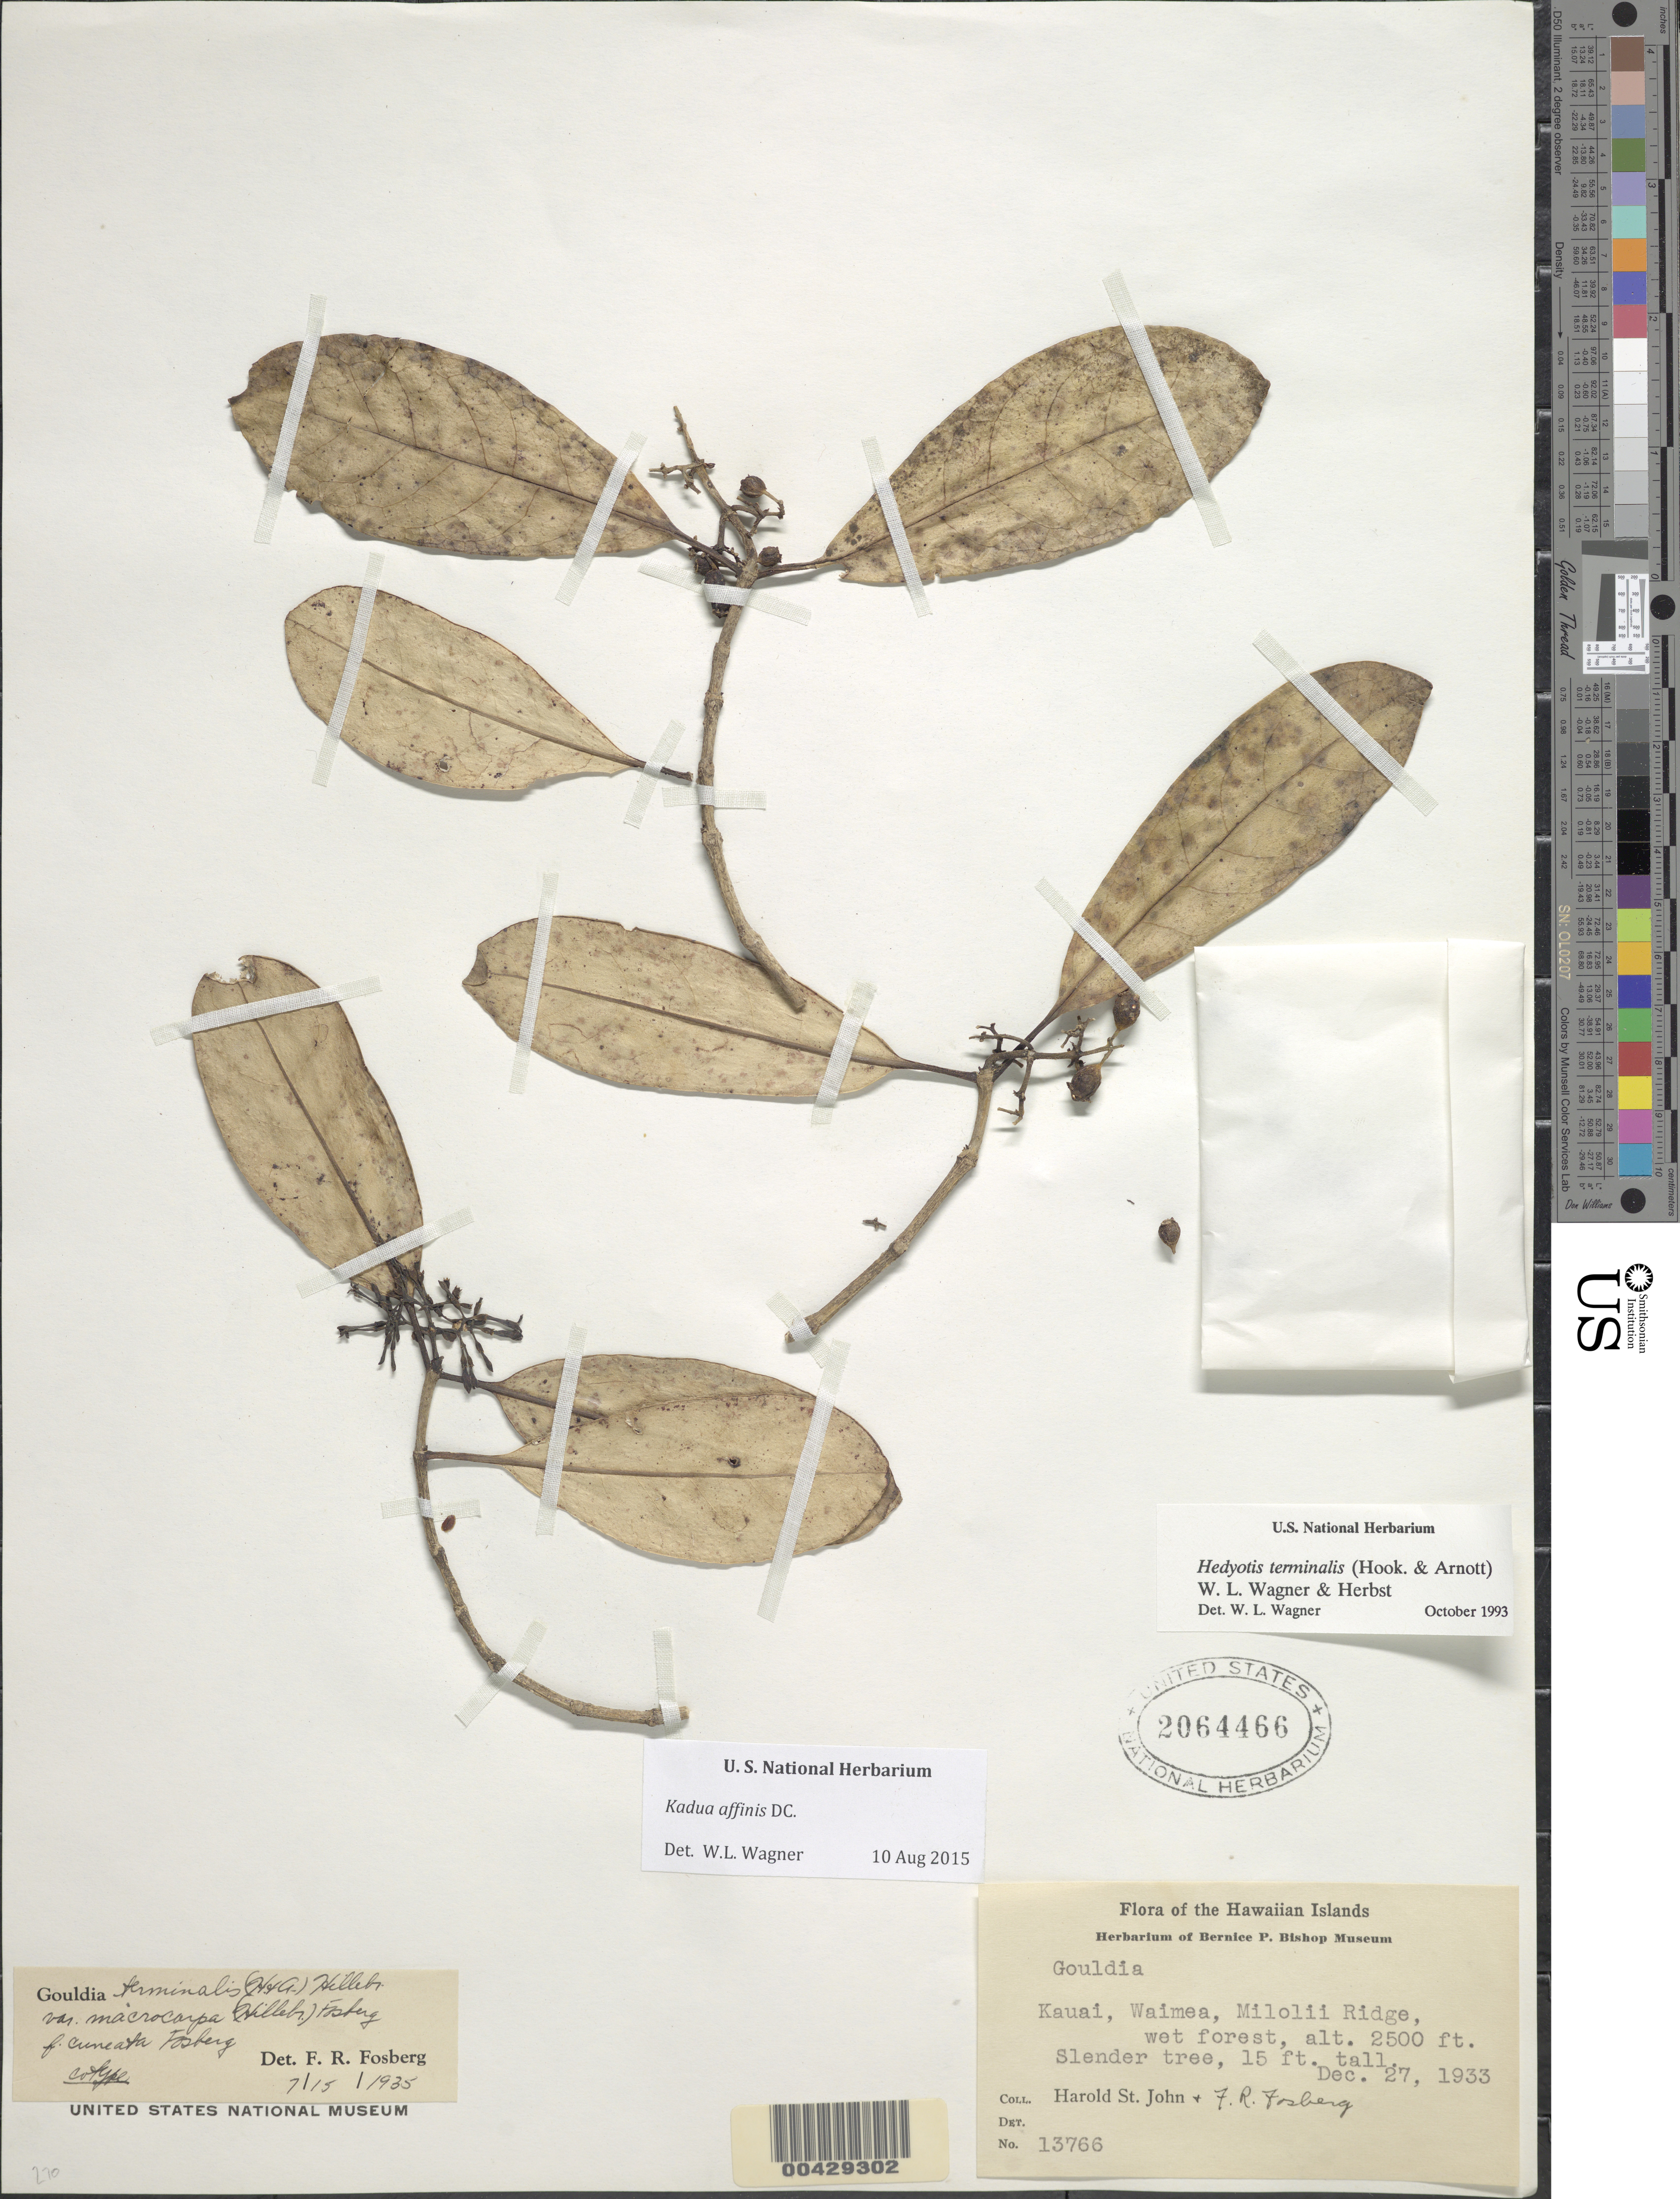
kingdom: Plantae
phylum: Tracheophyta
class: Magnoliopsida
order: Gentianales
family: Rubiaceae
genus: Kadua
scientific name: Kadua affinis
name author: DC.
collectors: H. St. John & F. R. Fosberg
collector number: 13766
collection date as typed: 27 Dec 1933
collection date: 1933-12-27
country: United States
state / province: Hawaii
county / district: Kauai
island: Kaua'i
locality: Waimea, Milolii Ridge.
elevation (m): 762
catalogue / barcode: US 2064466